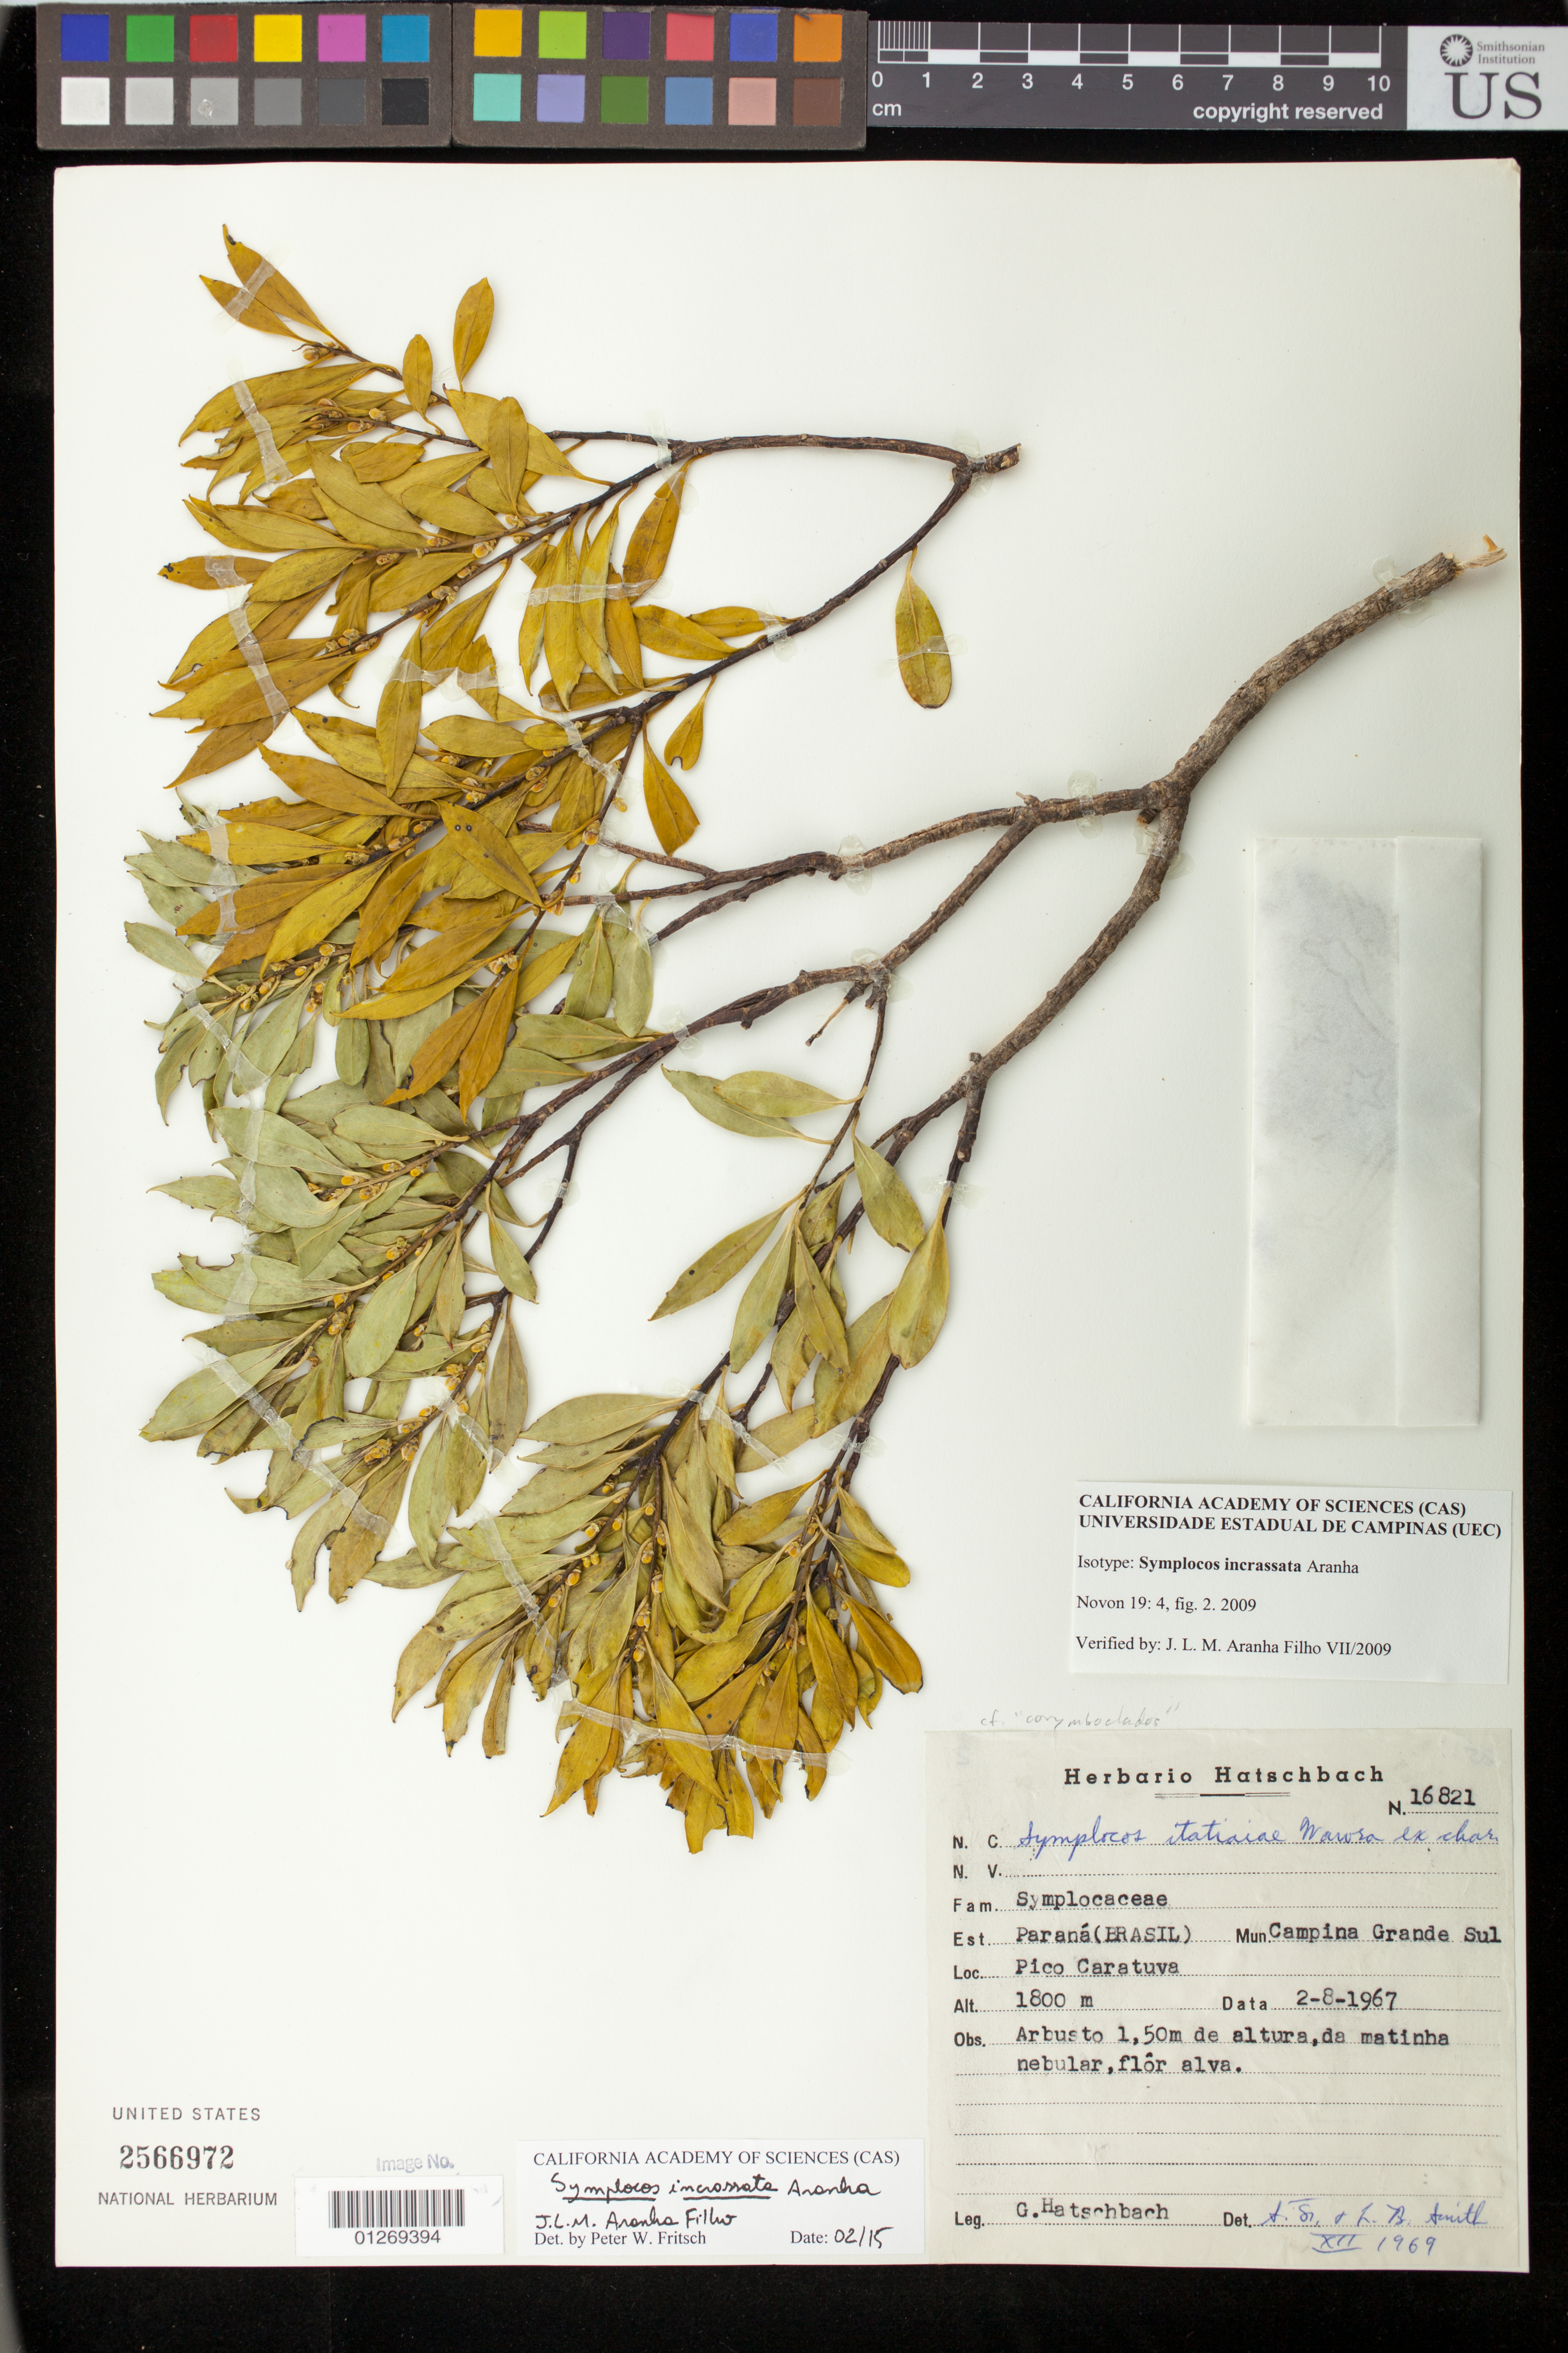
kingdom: Plantae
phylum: Tracheophyta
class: Magnoliopsida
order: Ericales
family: Symplocaceae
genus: Symplocos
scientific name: Symplocos incrassata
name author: Aranha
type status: Isotype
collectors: G. Hatschbach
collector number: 16821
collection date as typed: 2-8-1967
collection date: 1967-08-02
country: Brazil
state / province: Paraná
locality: Est. Paraná (Brasil), Mun. Campina Grande Sul, Loc. Pico Caratuva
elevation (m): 1800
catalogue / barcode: US 2566972